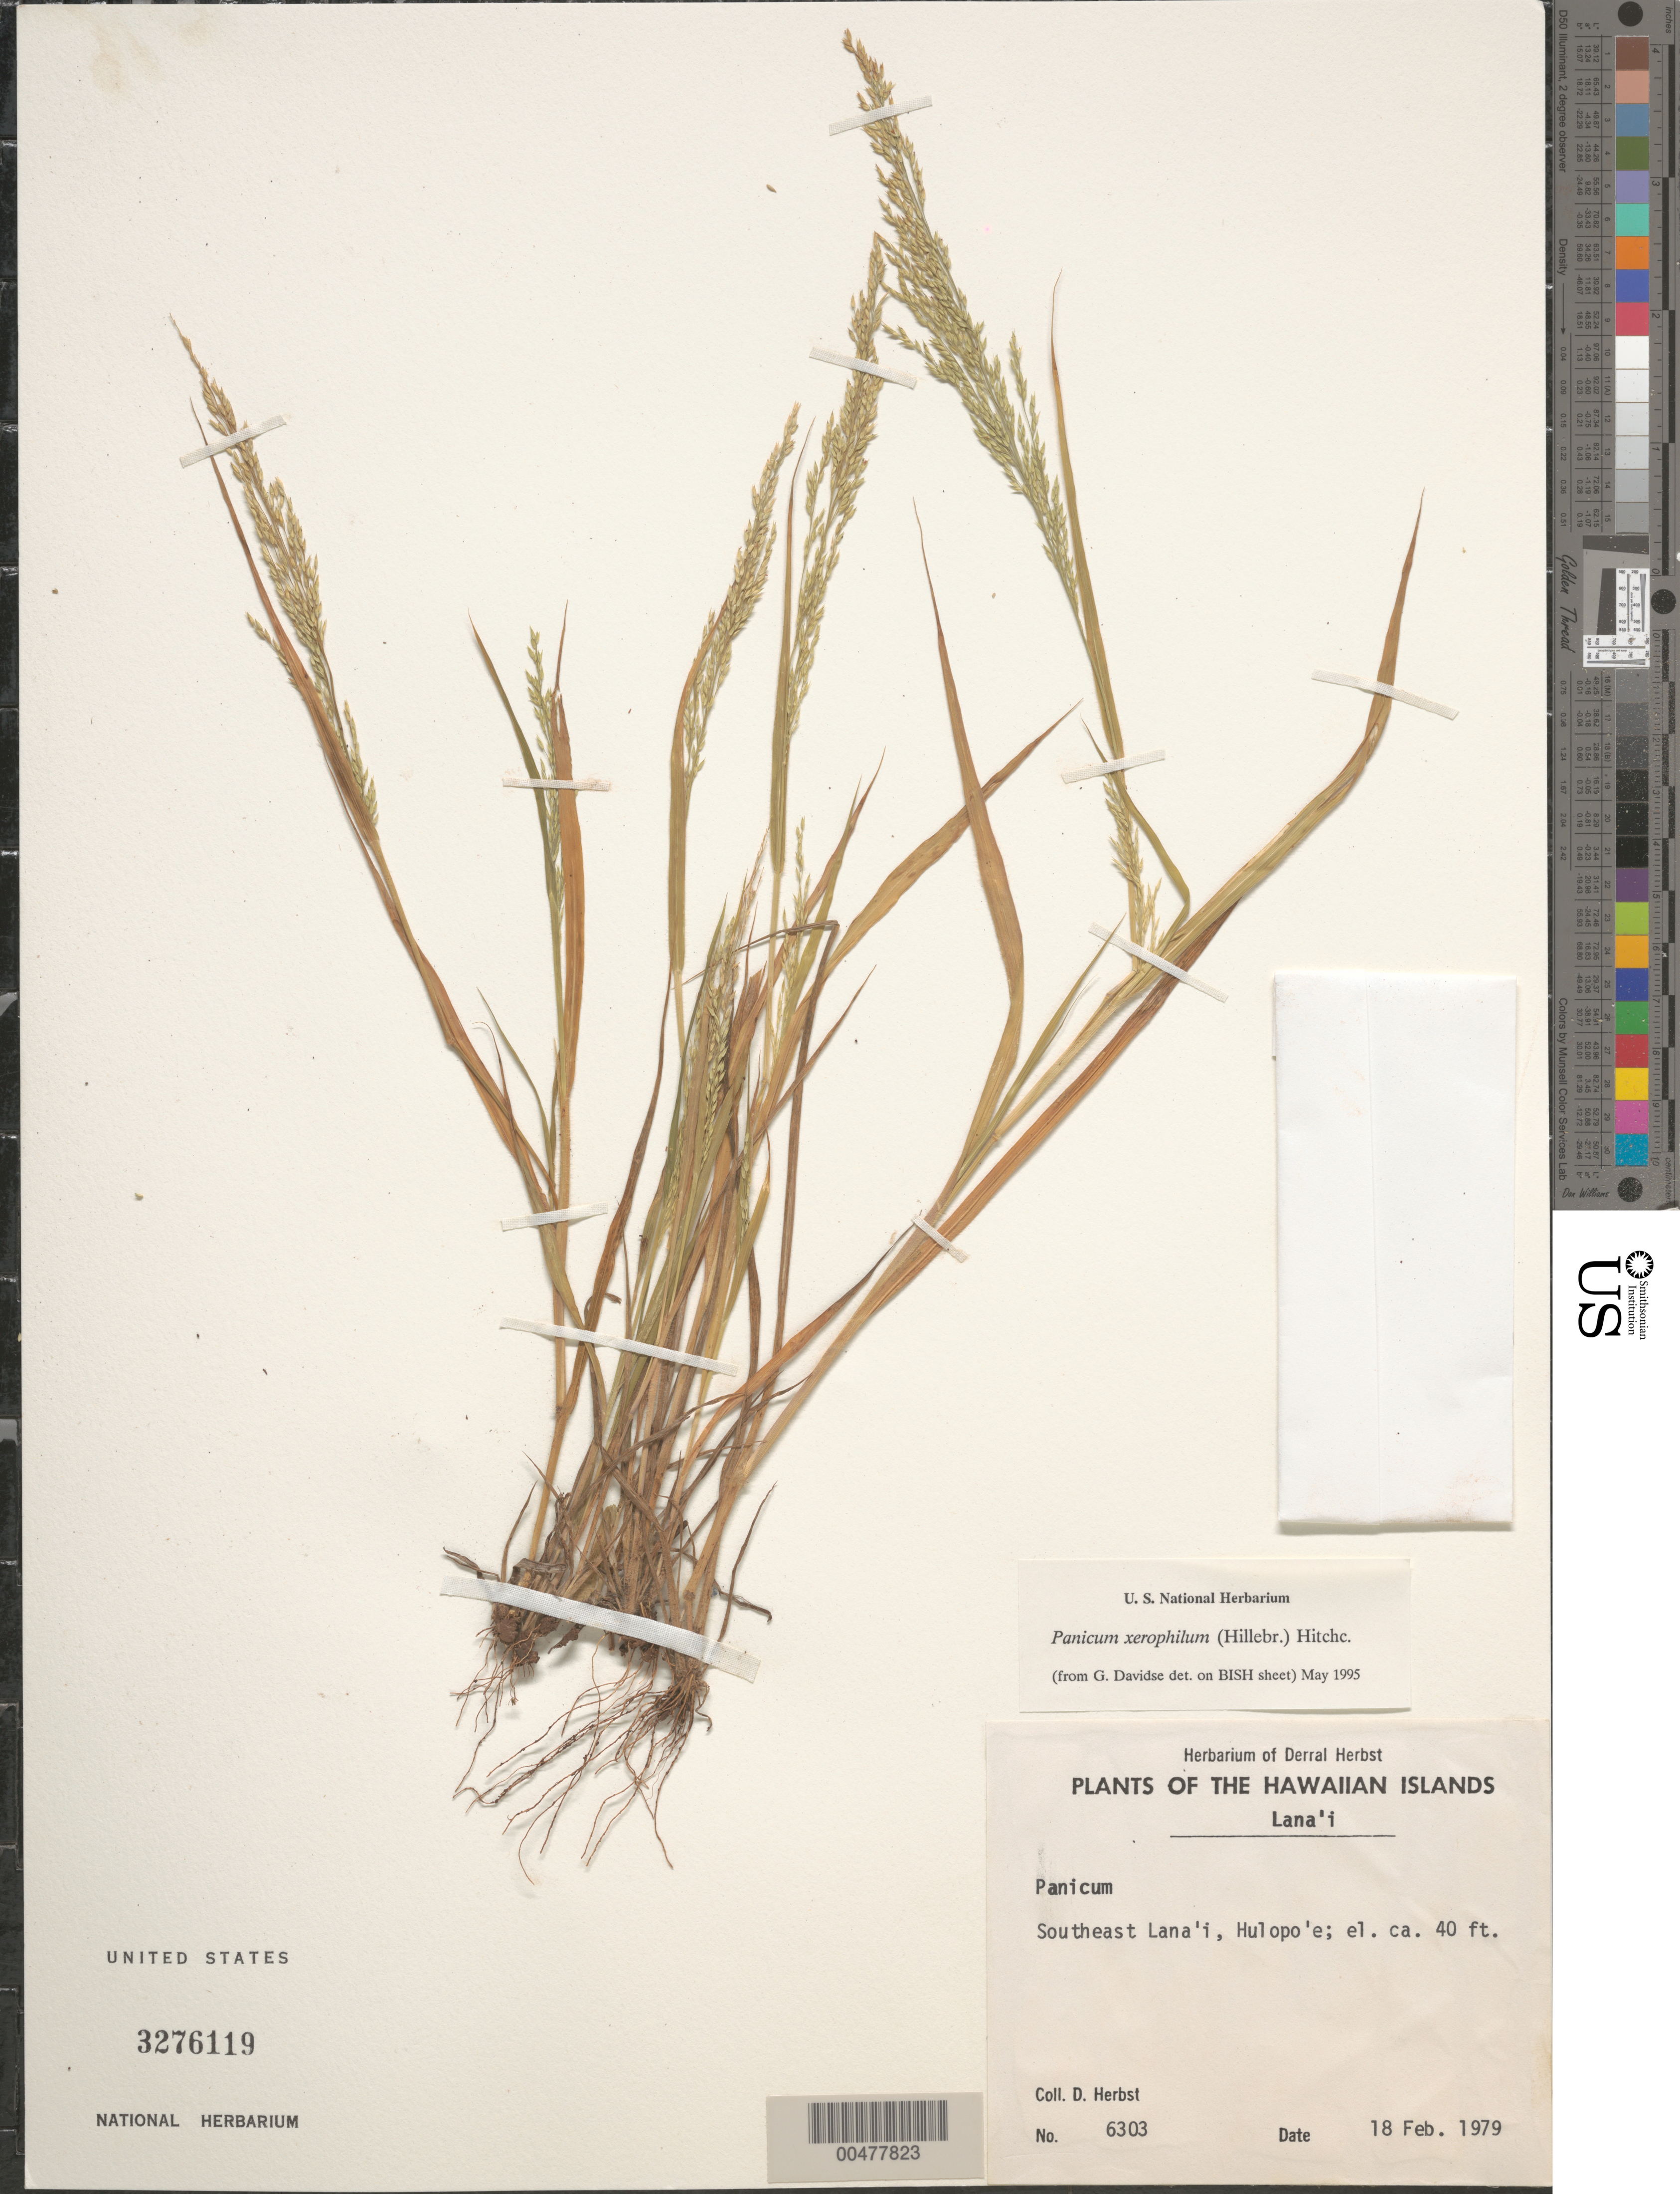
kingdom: Plantae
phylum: Tracheophyta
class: Liliopsida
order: Poales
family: Poaceae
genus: Panicum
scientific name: Panicum xerophilum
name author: (Hillebr.) Hitchc.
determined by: Davidse, Gerrit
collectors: D. R. Herbst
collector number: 6303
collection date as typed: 18 Feb 1979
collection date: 1979-02-18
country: United States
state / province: Hawaii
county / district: Maui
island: Lana'i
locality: SE Lanai, Hulopoe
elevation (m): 12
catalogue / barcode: US 3276119